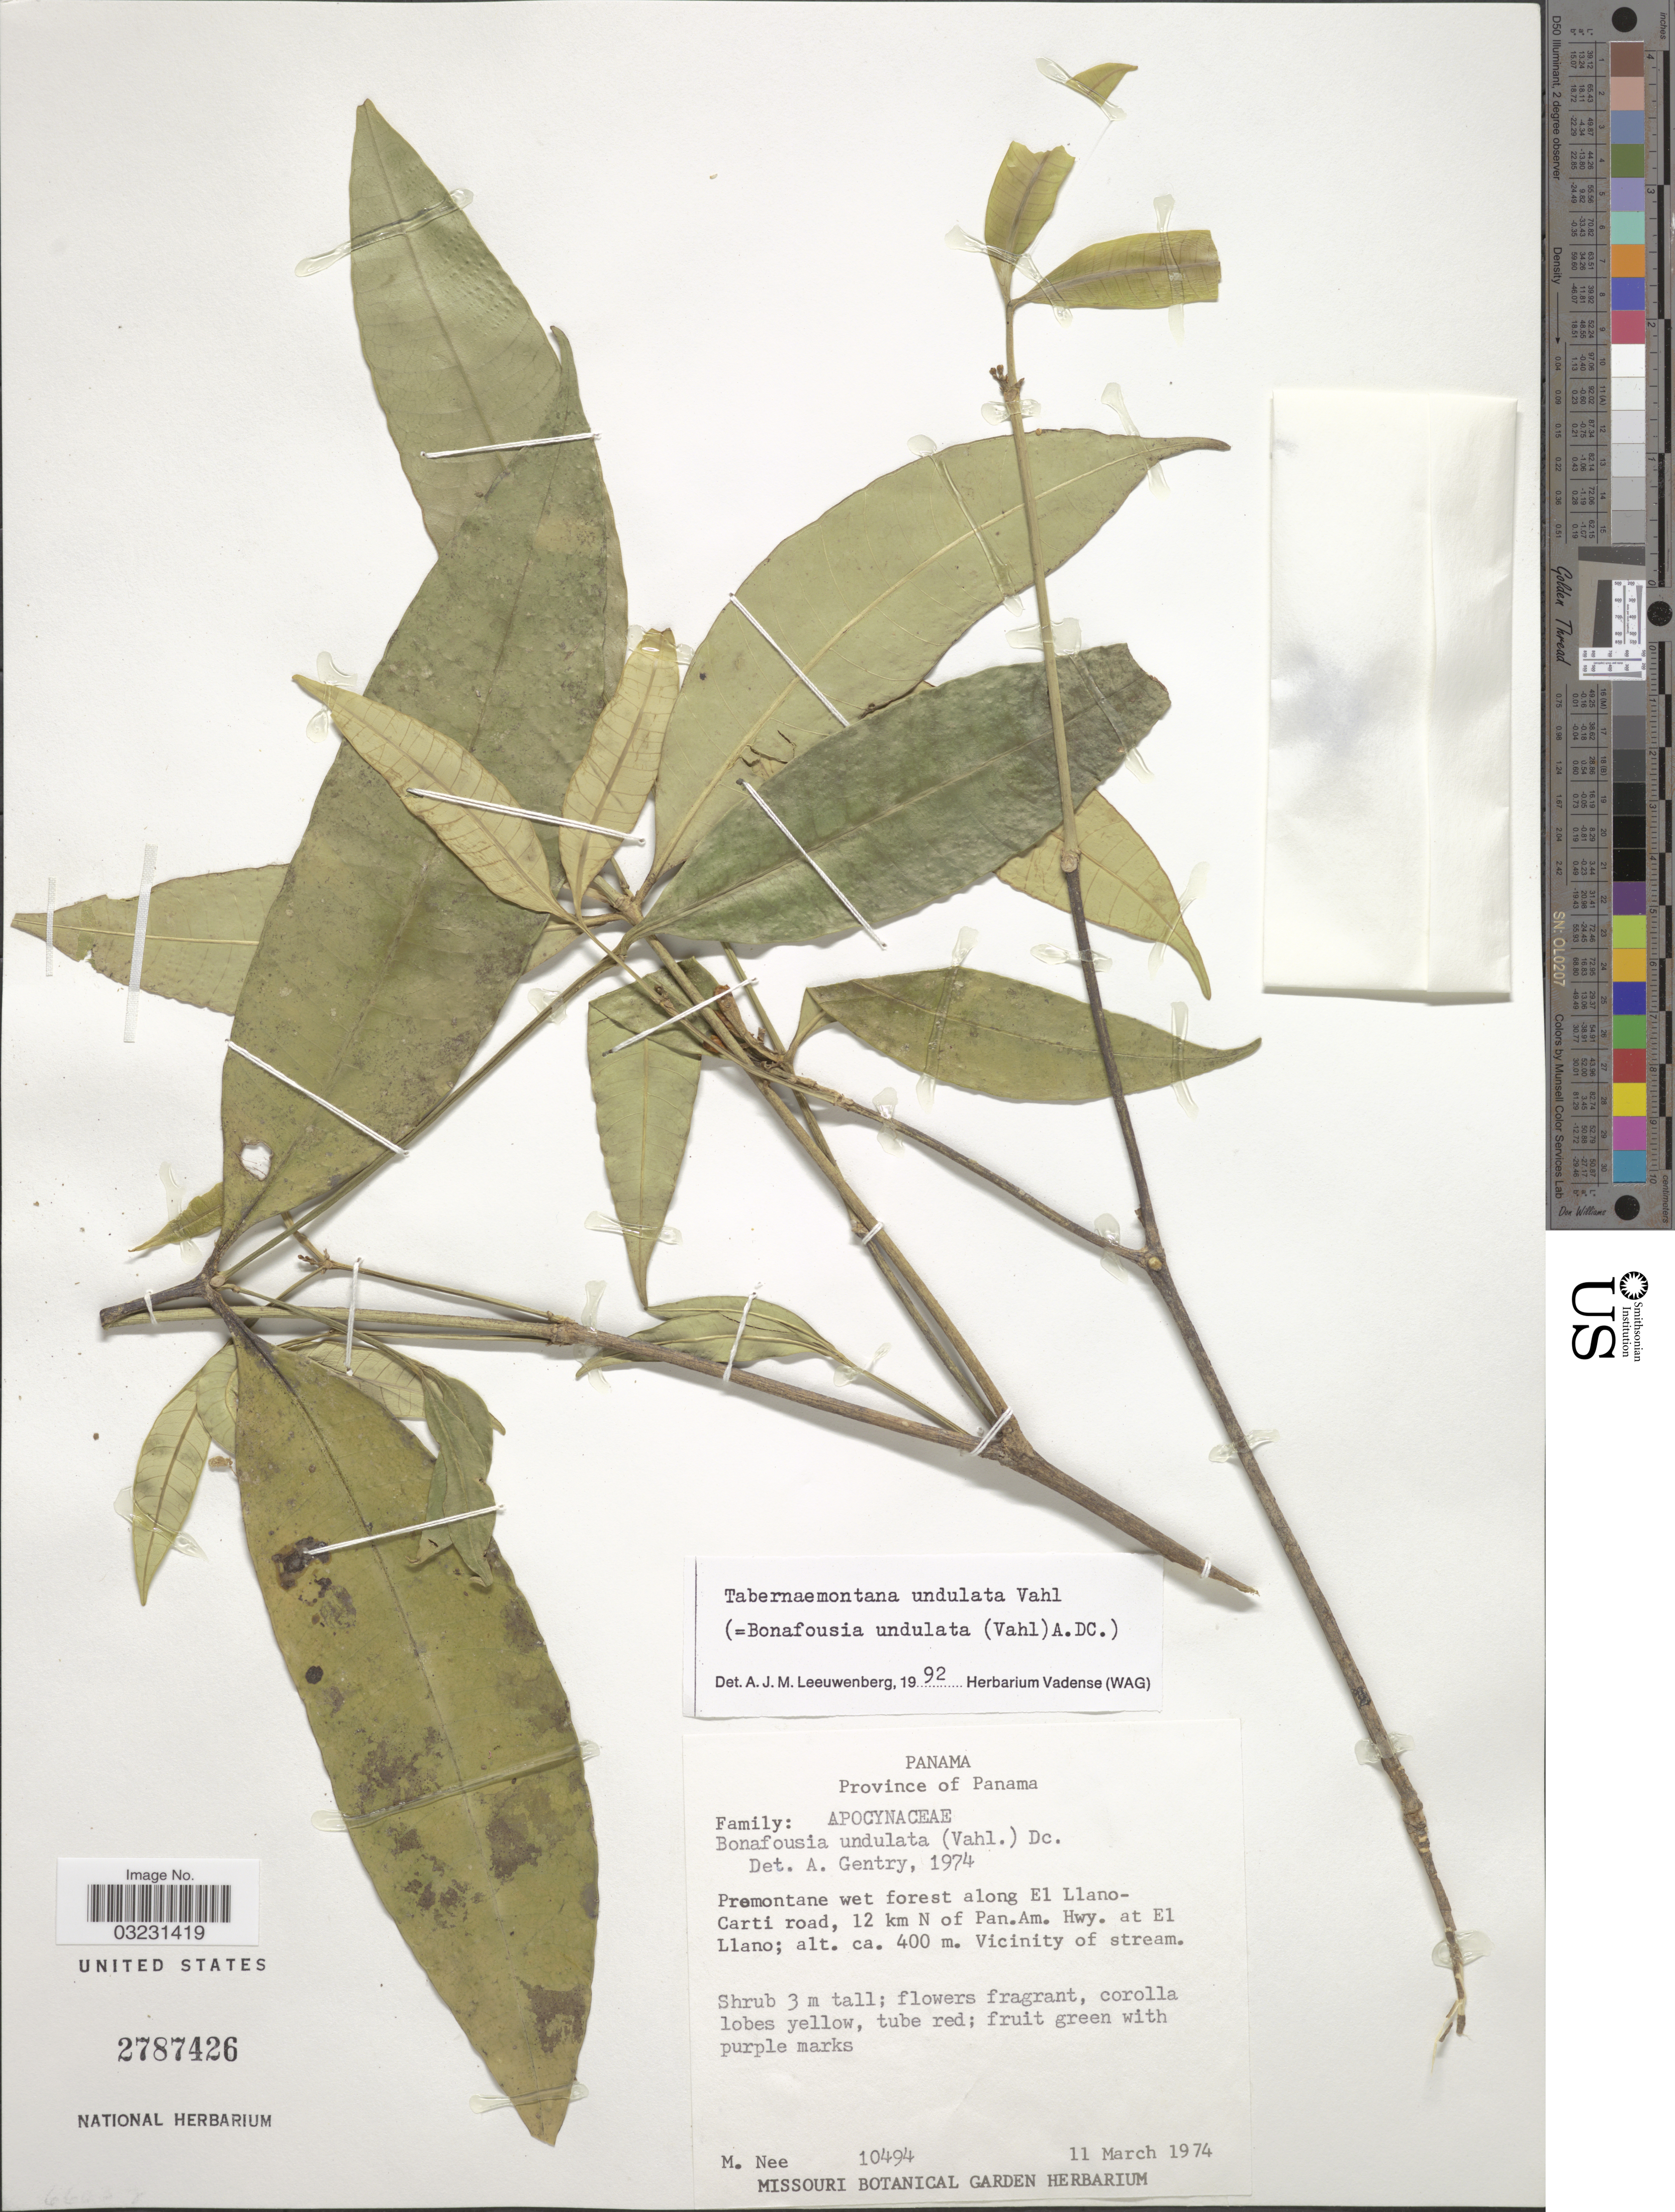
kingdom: Plantae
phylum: Tracheophyta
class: Magnoliopsida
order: Gentianales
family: Apocynaceae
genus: Tabernaemontana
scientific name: Tabernaemontana undulata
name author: Vahl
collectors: M. Nee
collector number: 10494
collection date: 1974-03-11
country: Panama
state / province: Panamá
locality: Premontane wet forest along El Llano-Carti road, 12 km N of Pan.Am. Hwy. at El Llano; Vicinity of stream.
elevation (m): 400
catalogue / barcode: US 2787426